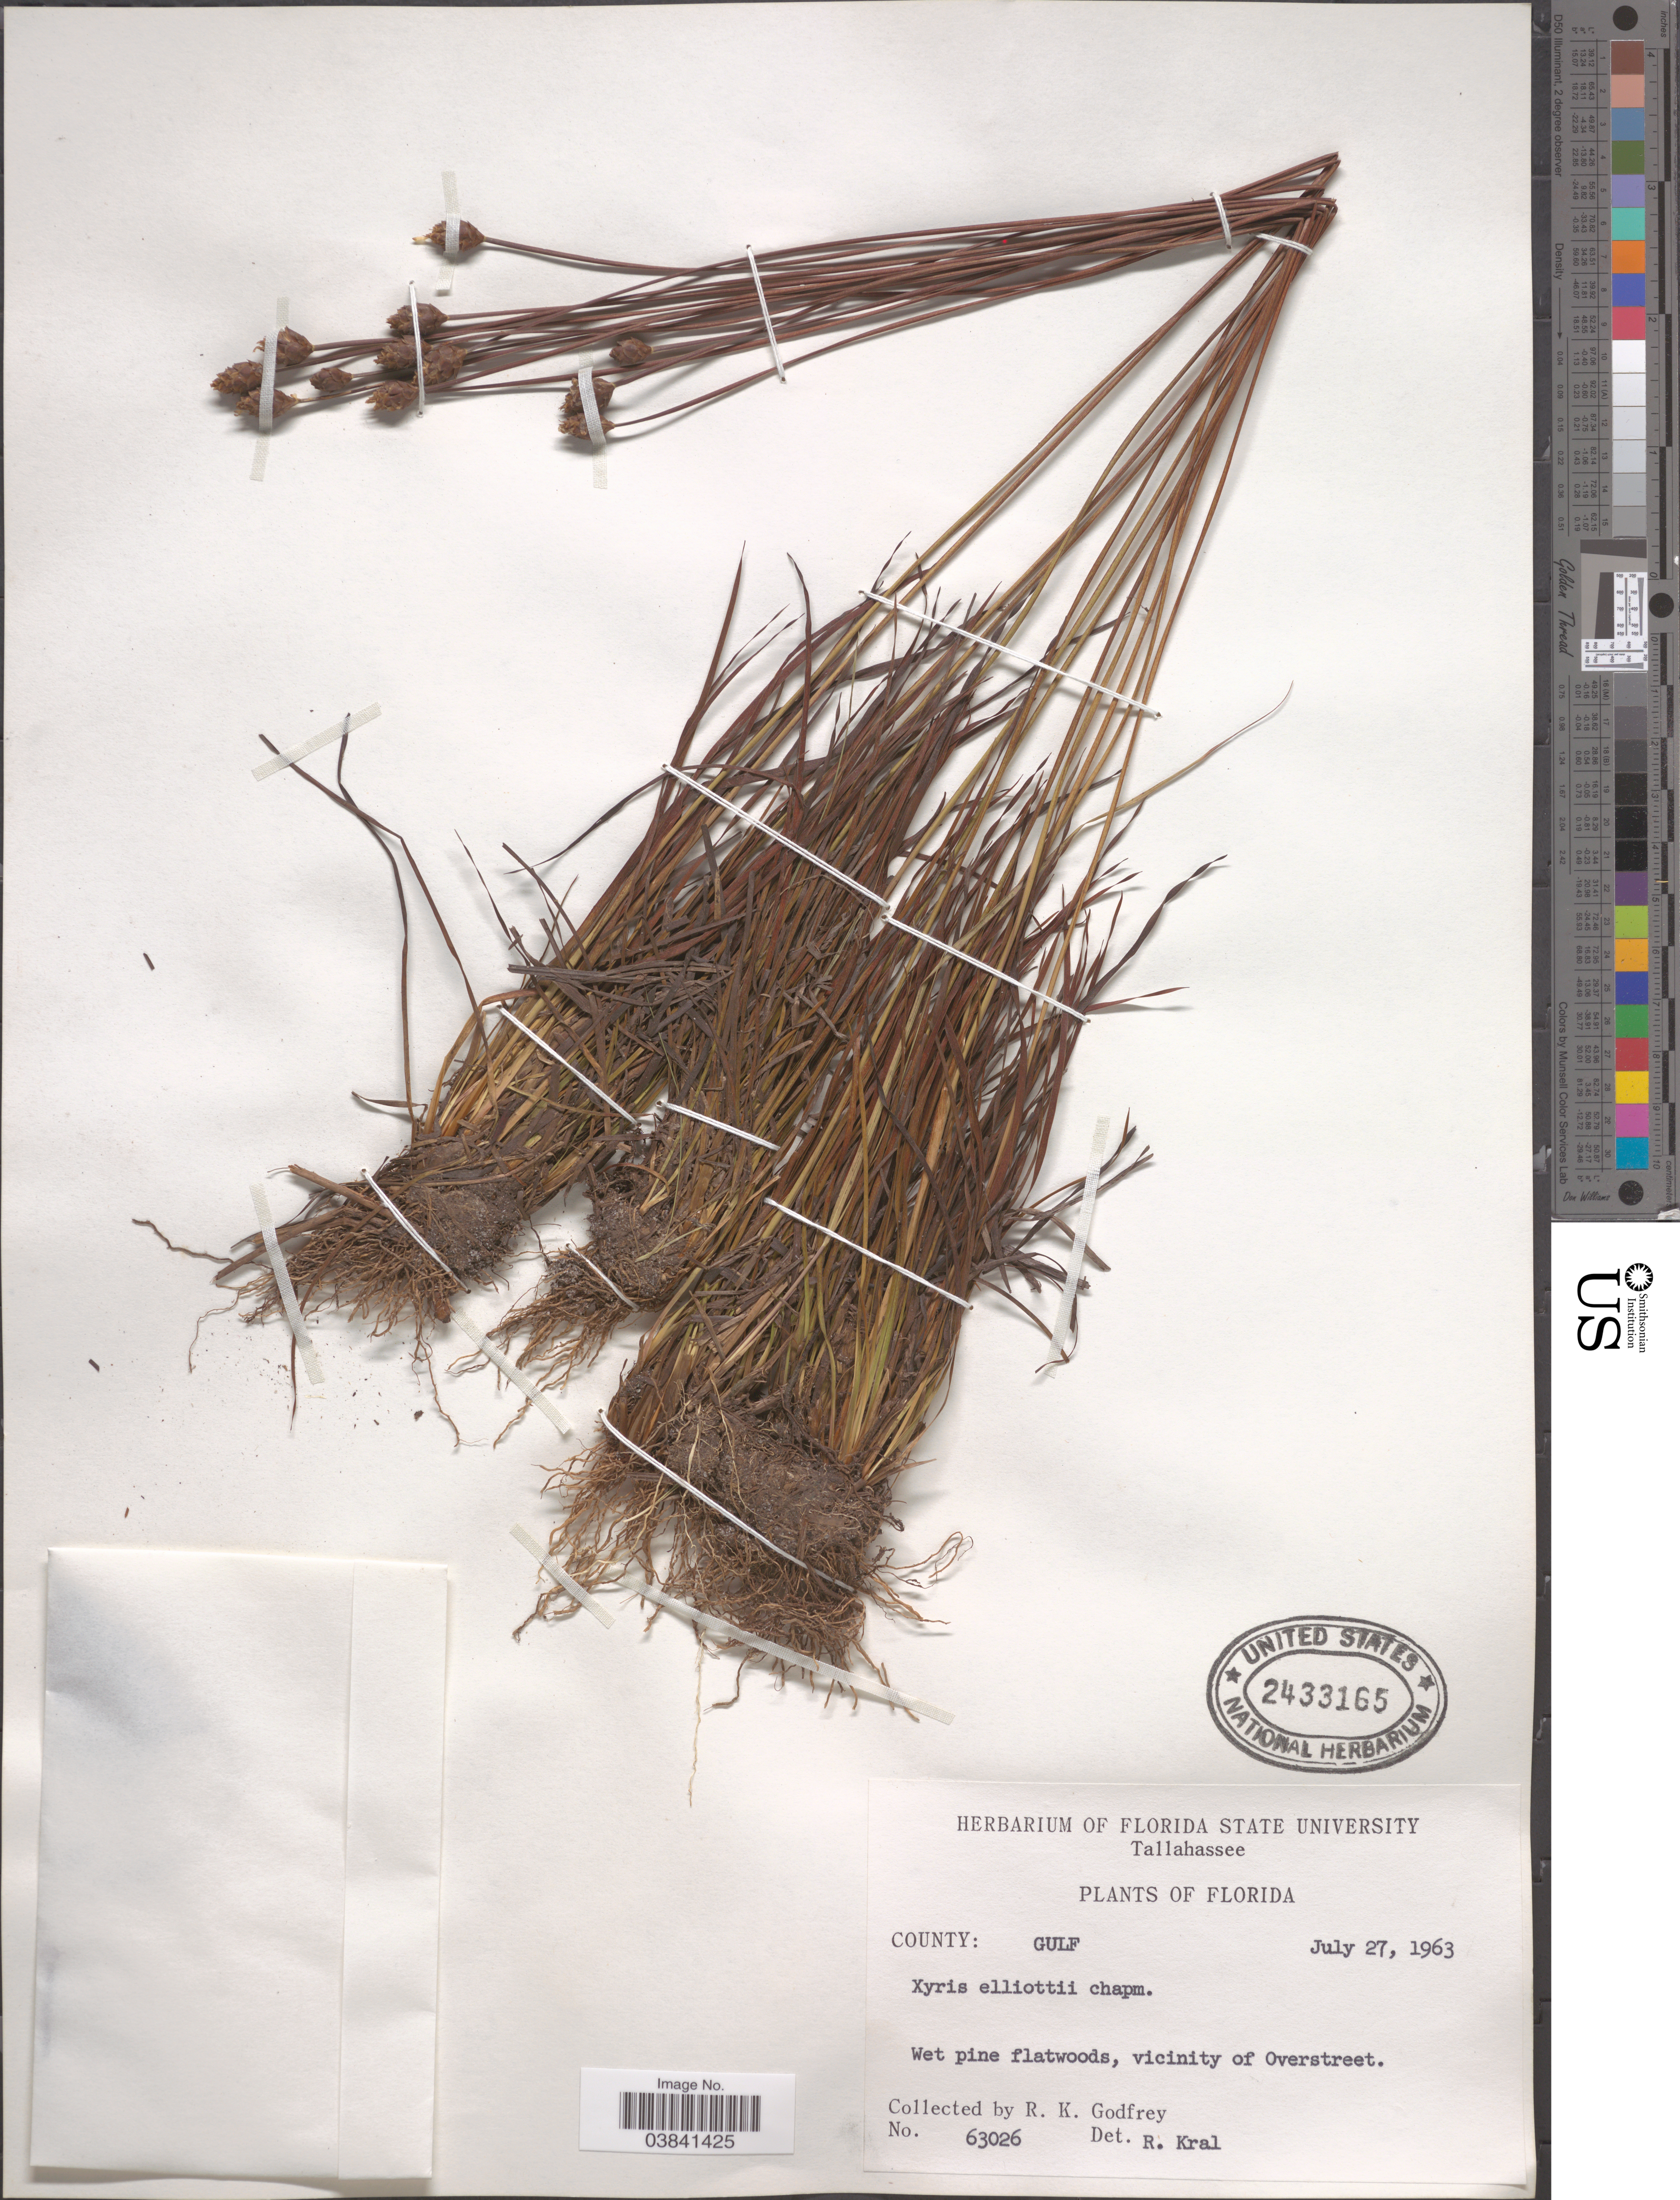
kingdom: Plantae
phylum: Tracheophyta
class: Liliopsida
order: Poales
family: Xyridaceae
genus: Xyris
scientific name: Xyris elliottii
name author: Chapm.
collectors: R. K. Godfrey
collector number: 63026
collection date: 1963-07-27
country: United States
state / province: Florida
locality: County: Gulf. Wet pine flatwoods, vicinity of Overstreet.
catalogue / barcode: US 2433165